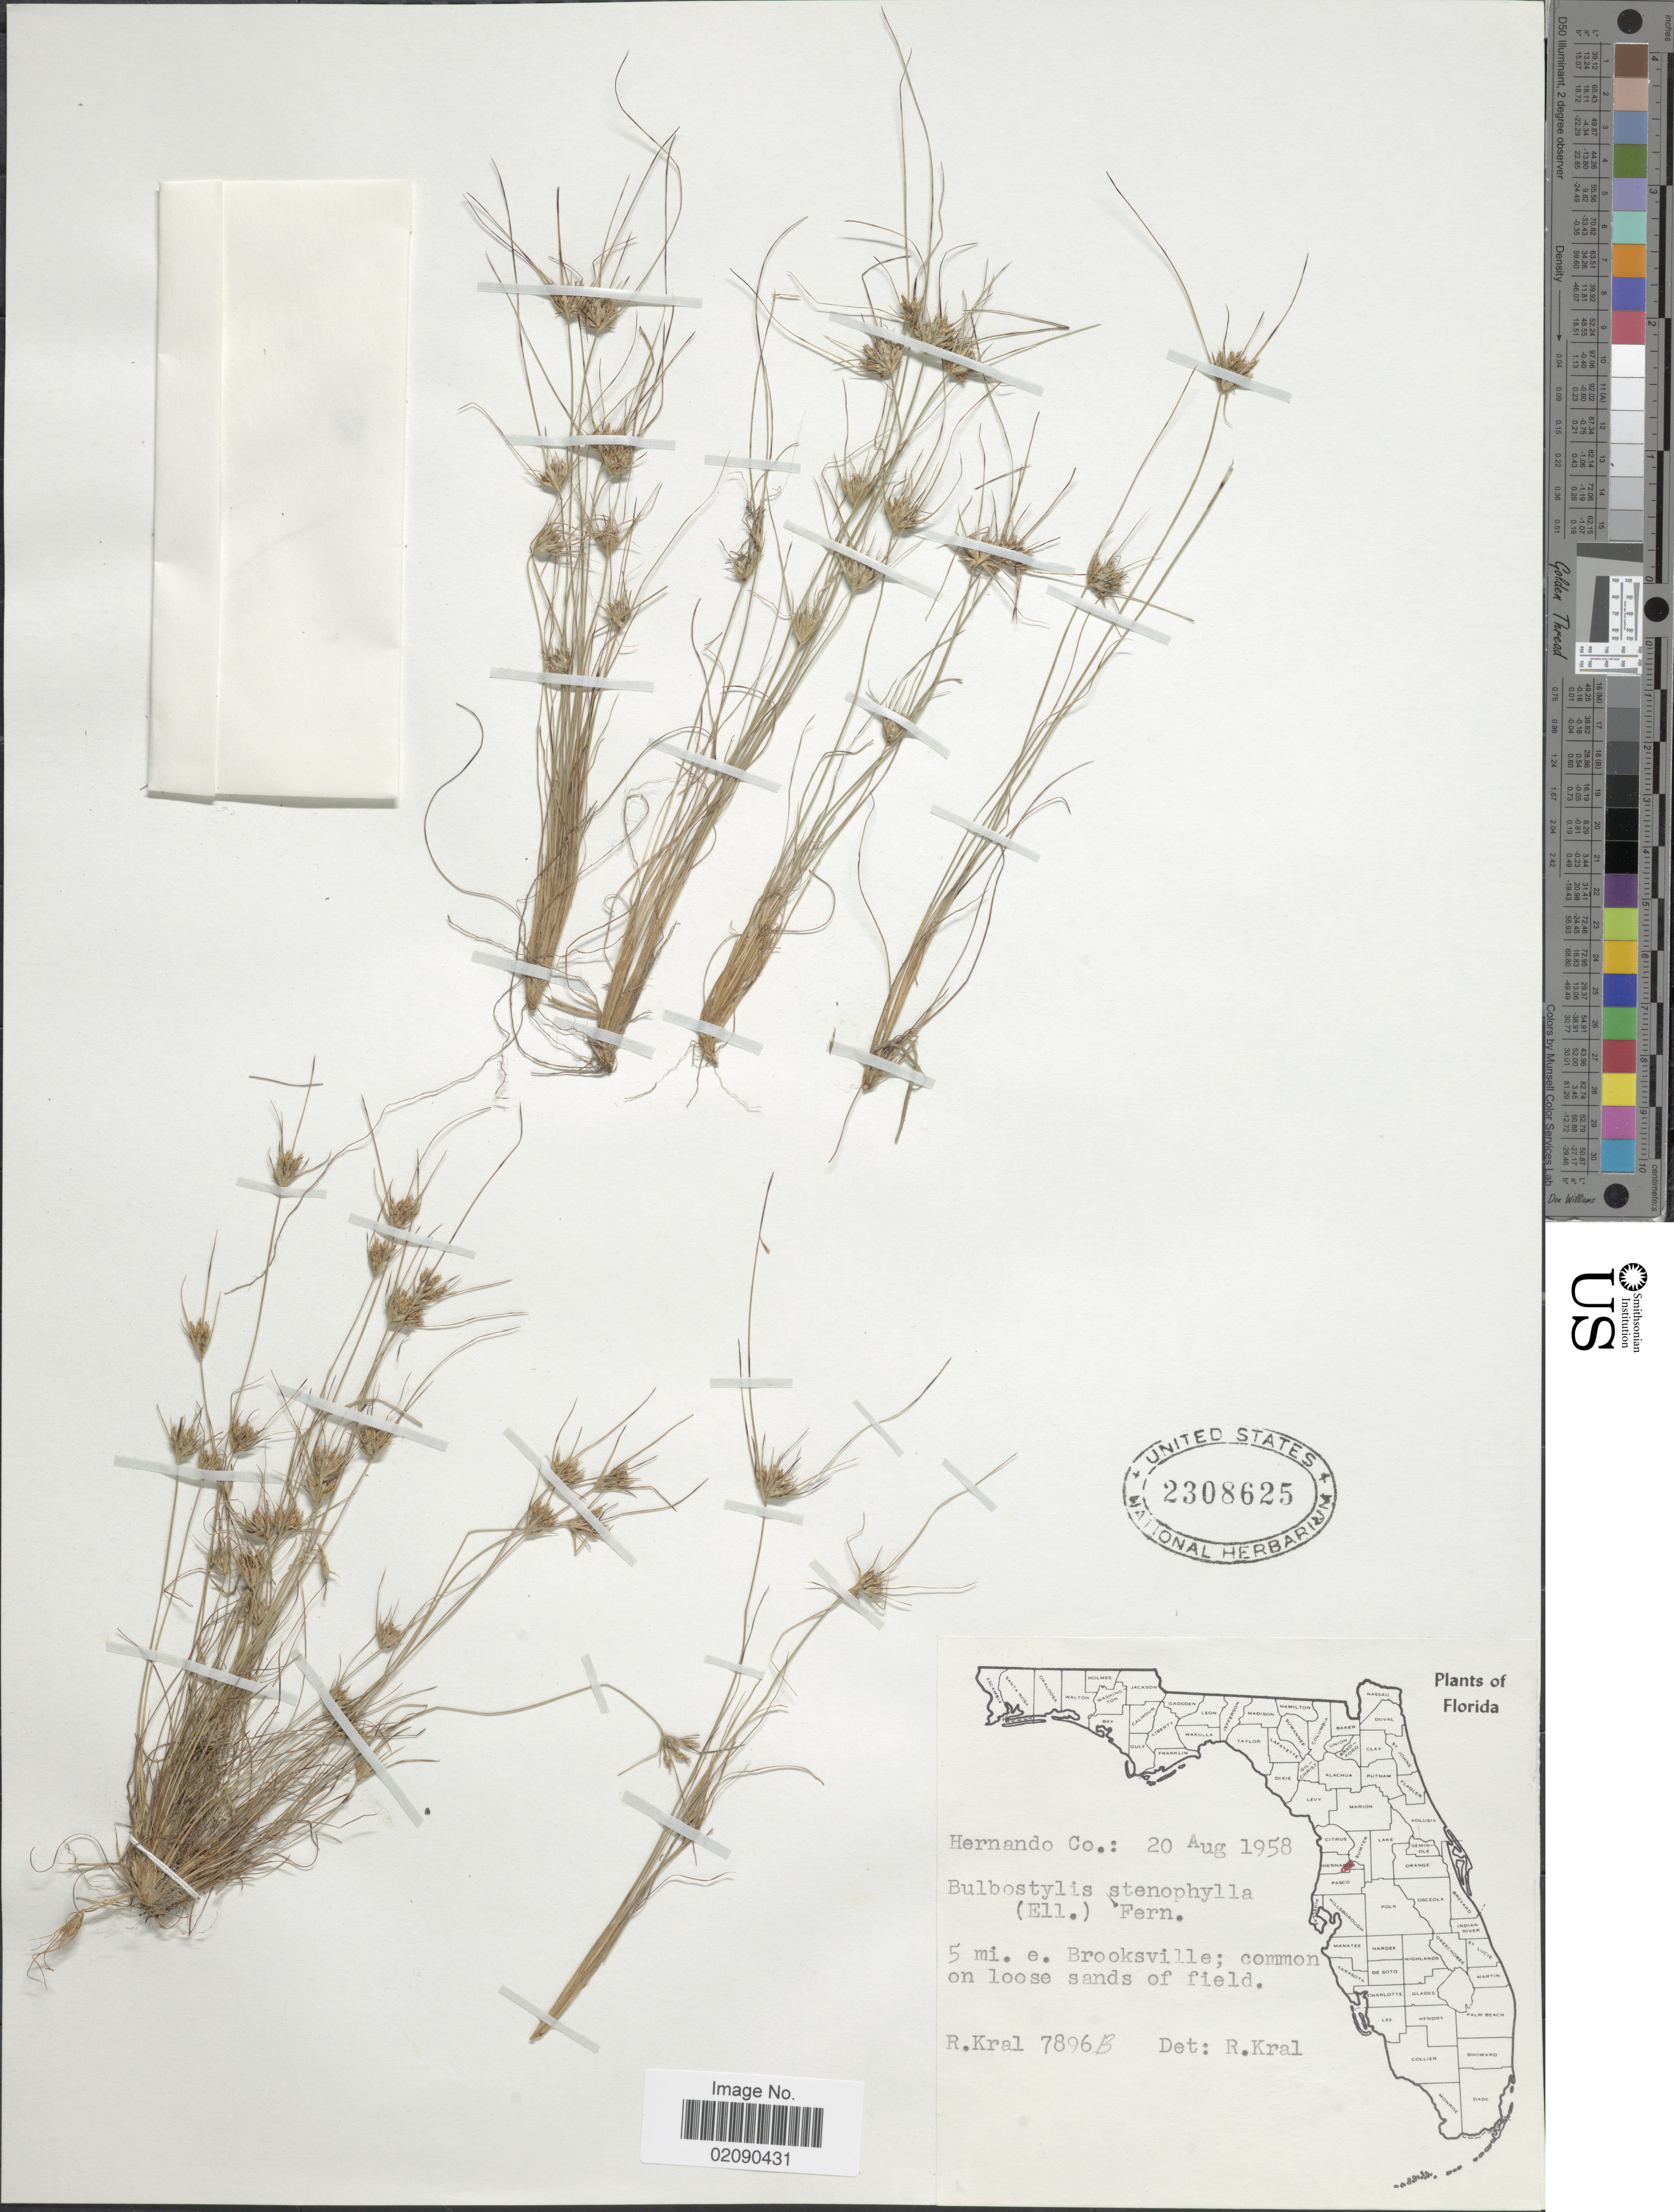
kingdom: Plantae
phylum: Tracheophyta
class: Liliopsida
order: Poales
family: Cyperaceae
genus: Bulbostylis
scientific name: Bulbostylis stenophylla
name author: (Elliott) C.B. Clarke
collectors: R. Kral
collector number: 7896B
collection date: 1958-08-20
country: United States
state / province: Florida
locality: Hernando Co; 5 mi e Brooksville; common on loose sands of field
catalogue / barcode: US 2308625